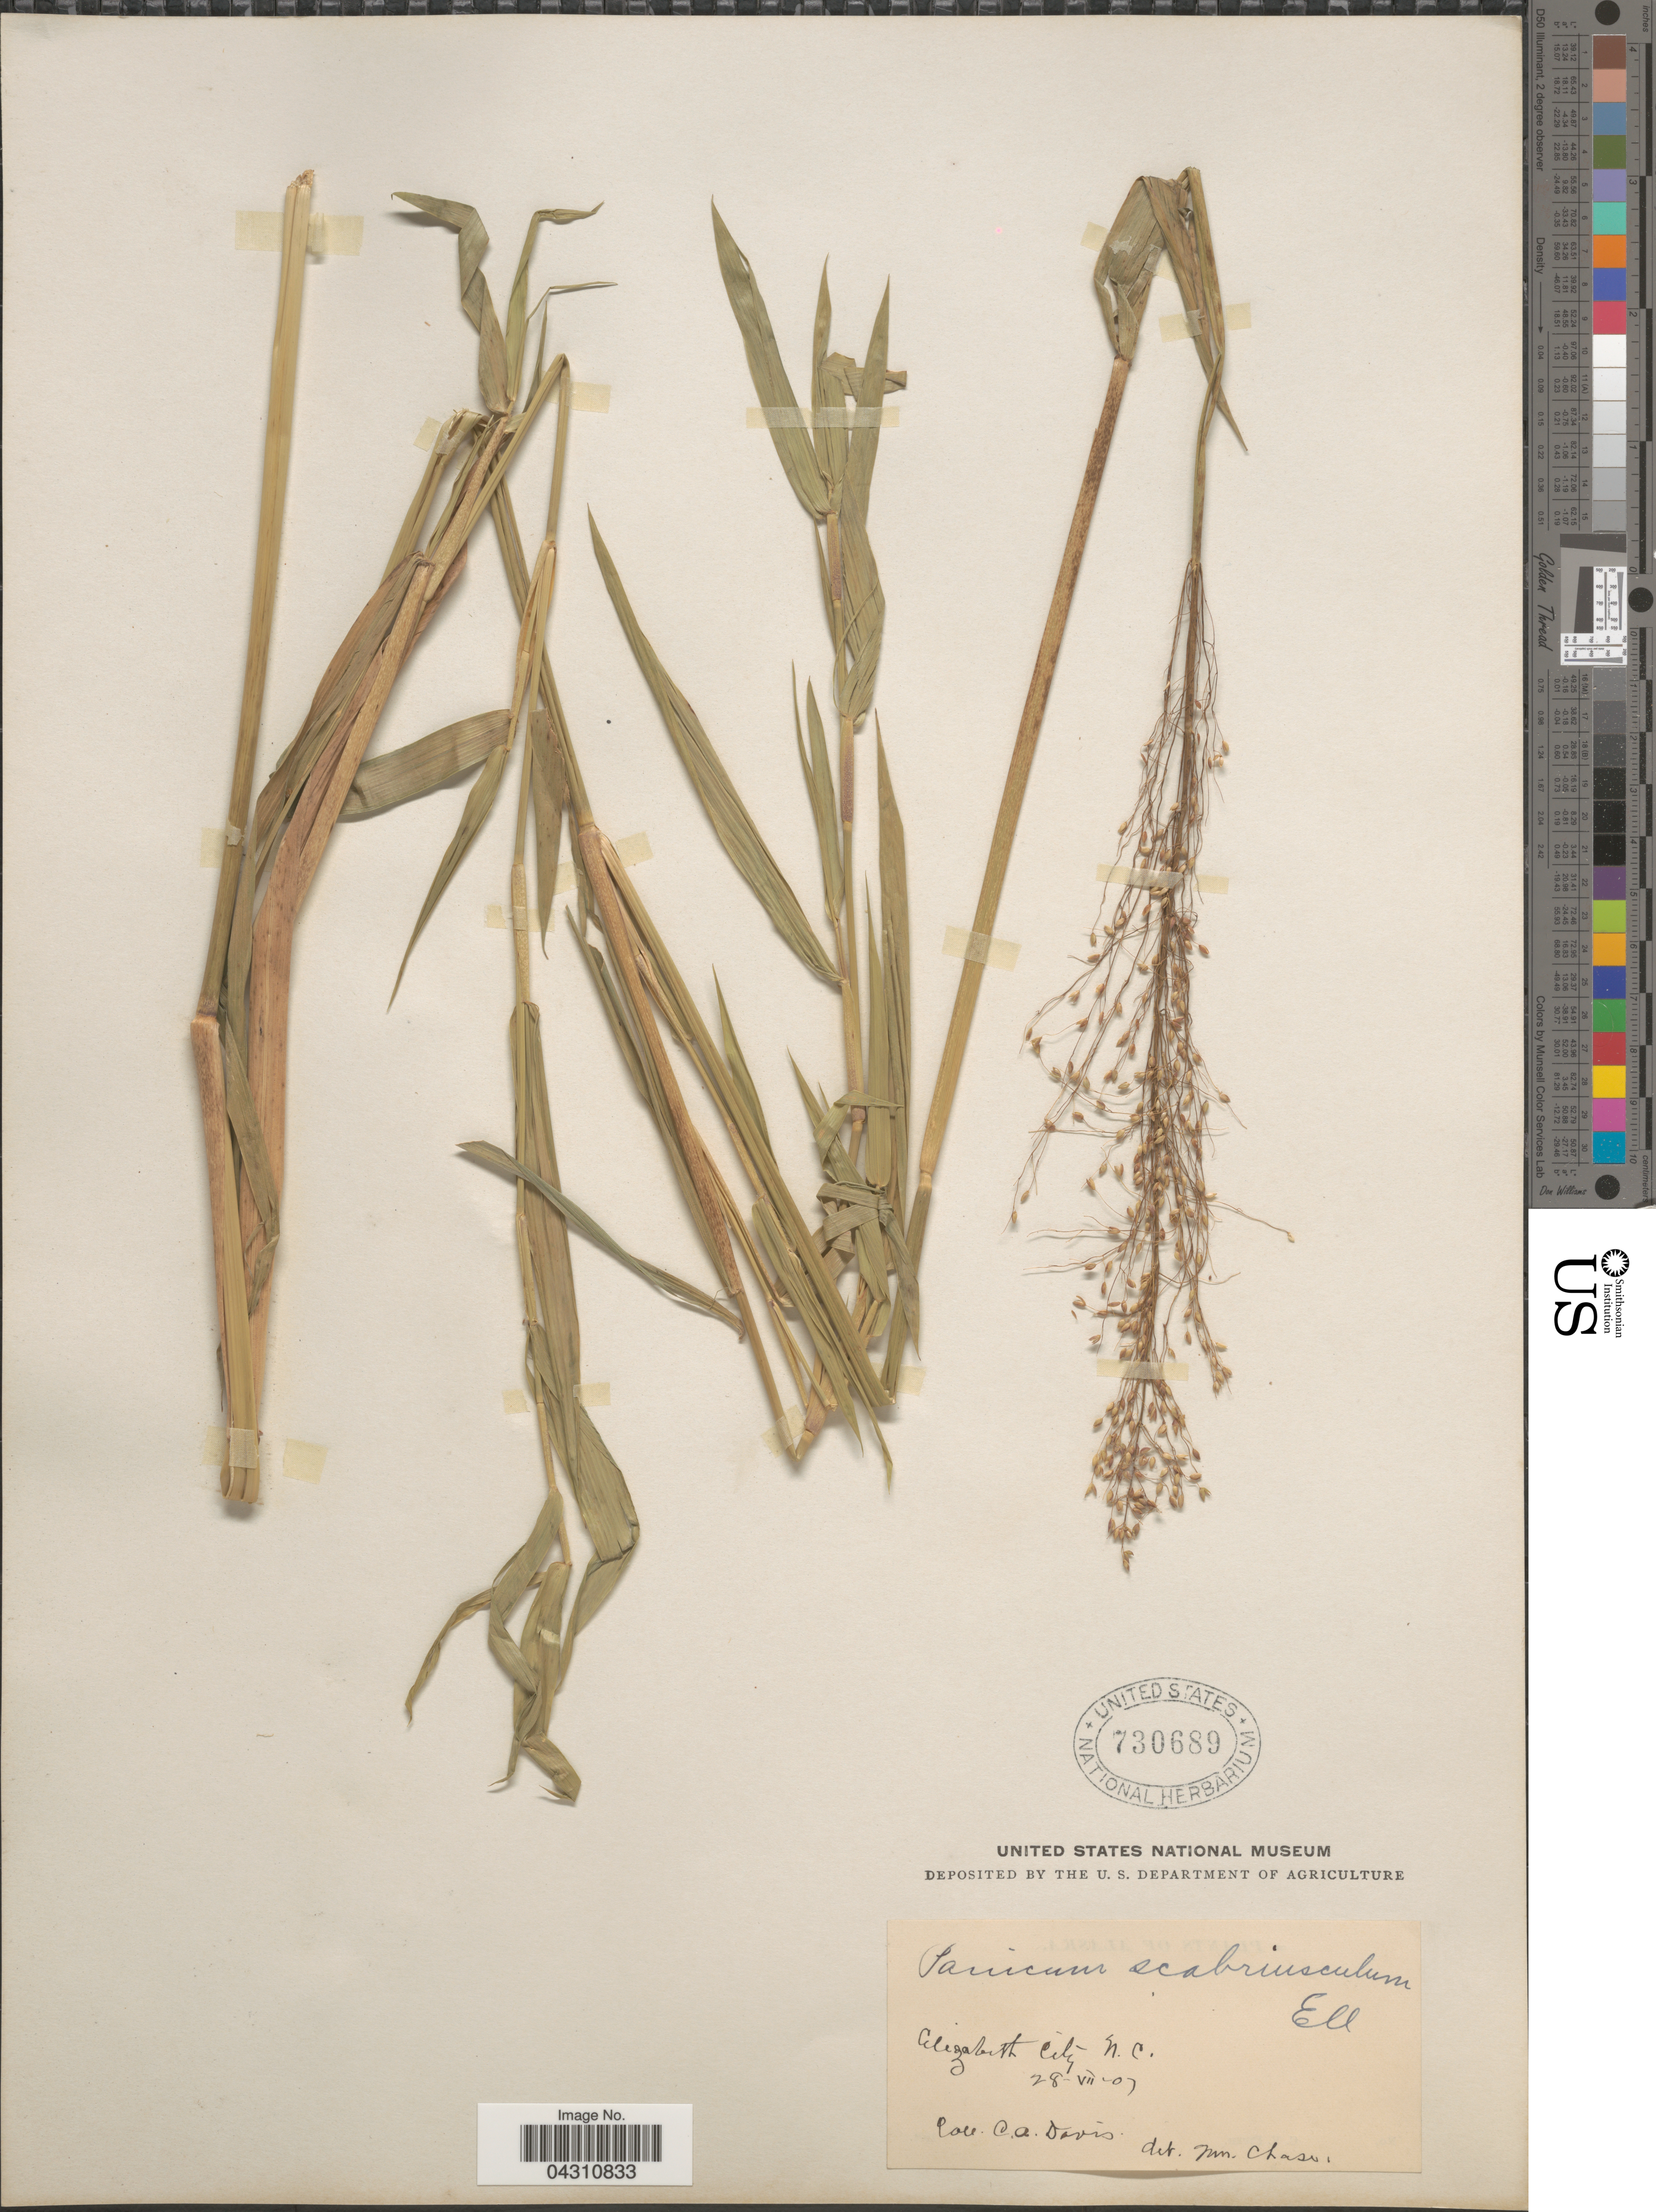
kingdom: Plantae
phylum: Tracheophyta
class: Liliopsida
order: Poales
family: Poaceae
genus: Dichanthelium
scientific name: Dichanthelium scabriusculum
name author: (Elliott) Gould & C.A. Clark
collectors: C. Davis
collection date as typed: Transcribed d/m/y: 28/7/7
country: United States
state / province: North Carolina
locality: Elizabeth City.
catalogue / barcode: US 730689